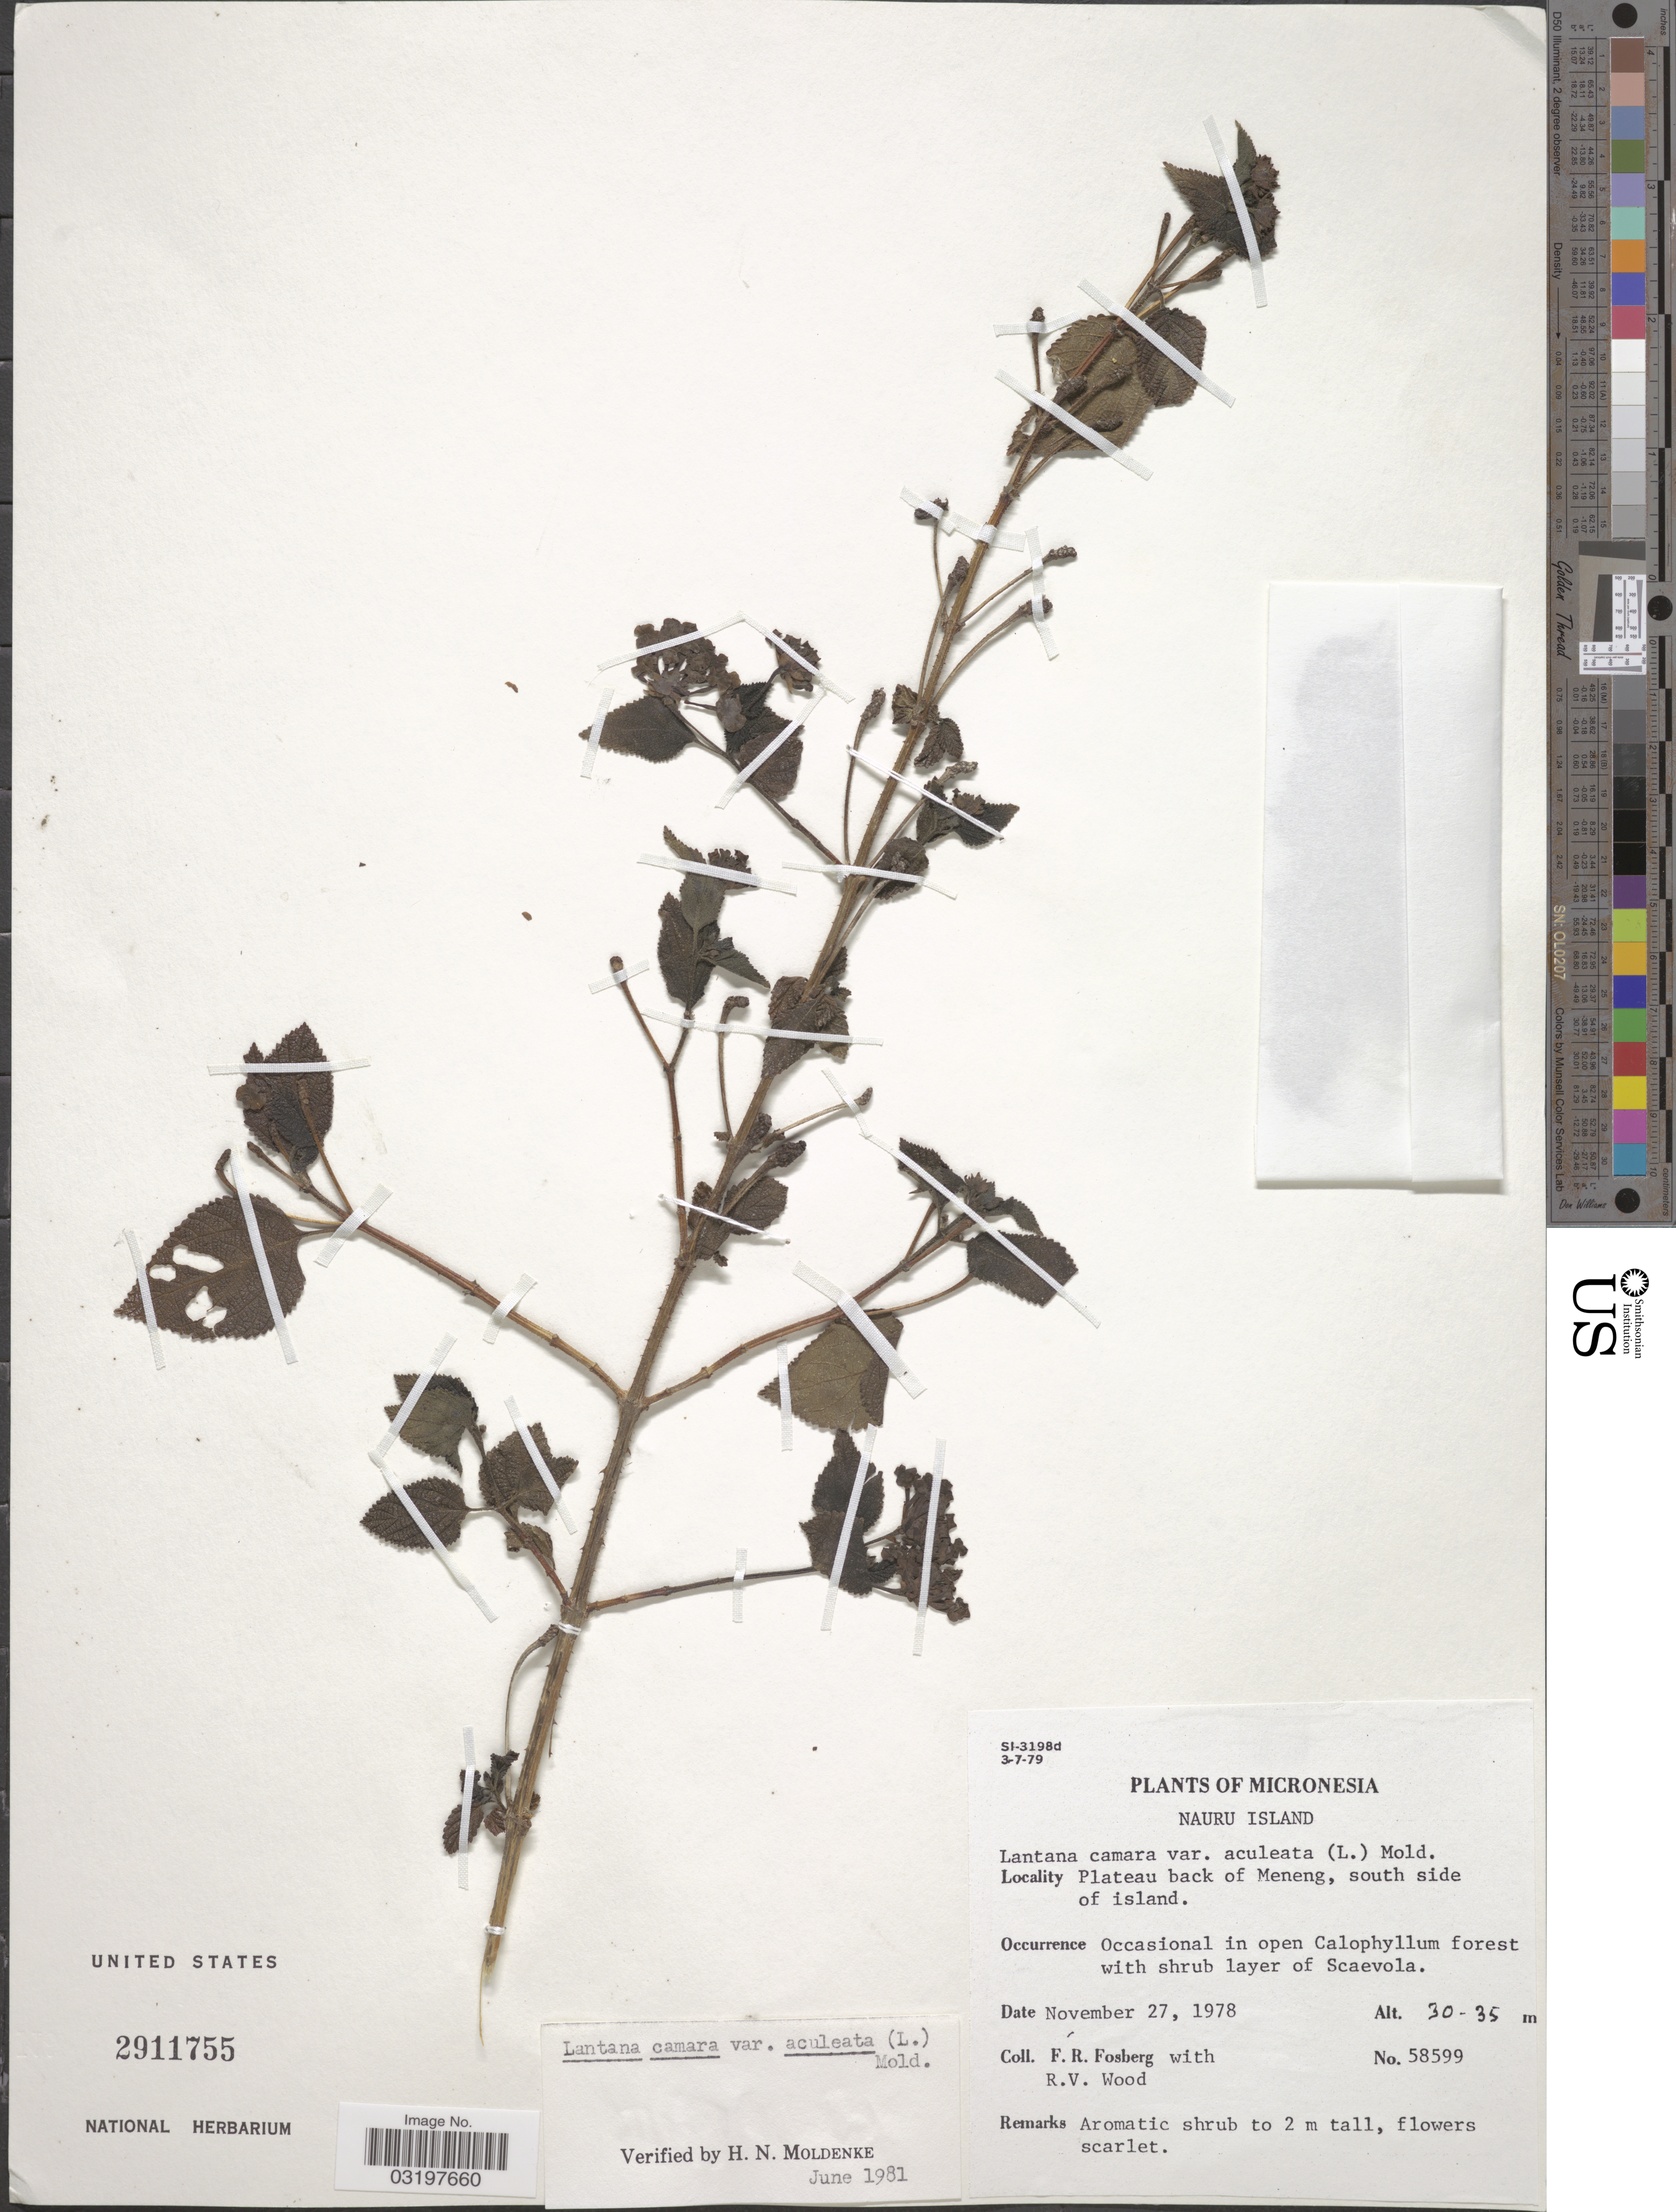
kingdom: Plantae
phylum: Tracheophyta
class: Magnoliopsida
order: Lamiales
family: Verbenaceae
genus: Lantana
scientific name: Lantana camara var. aculeata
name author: (L.) Moldenke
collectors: F. R. Fosberg & R. Wood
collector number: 58599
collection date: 1978-11-27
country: Nauru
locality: Micronesia. Nauru Island. Plateau back of Meneng, south side of island.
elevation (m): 30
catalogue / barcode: US 2911755